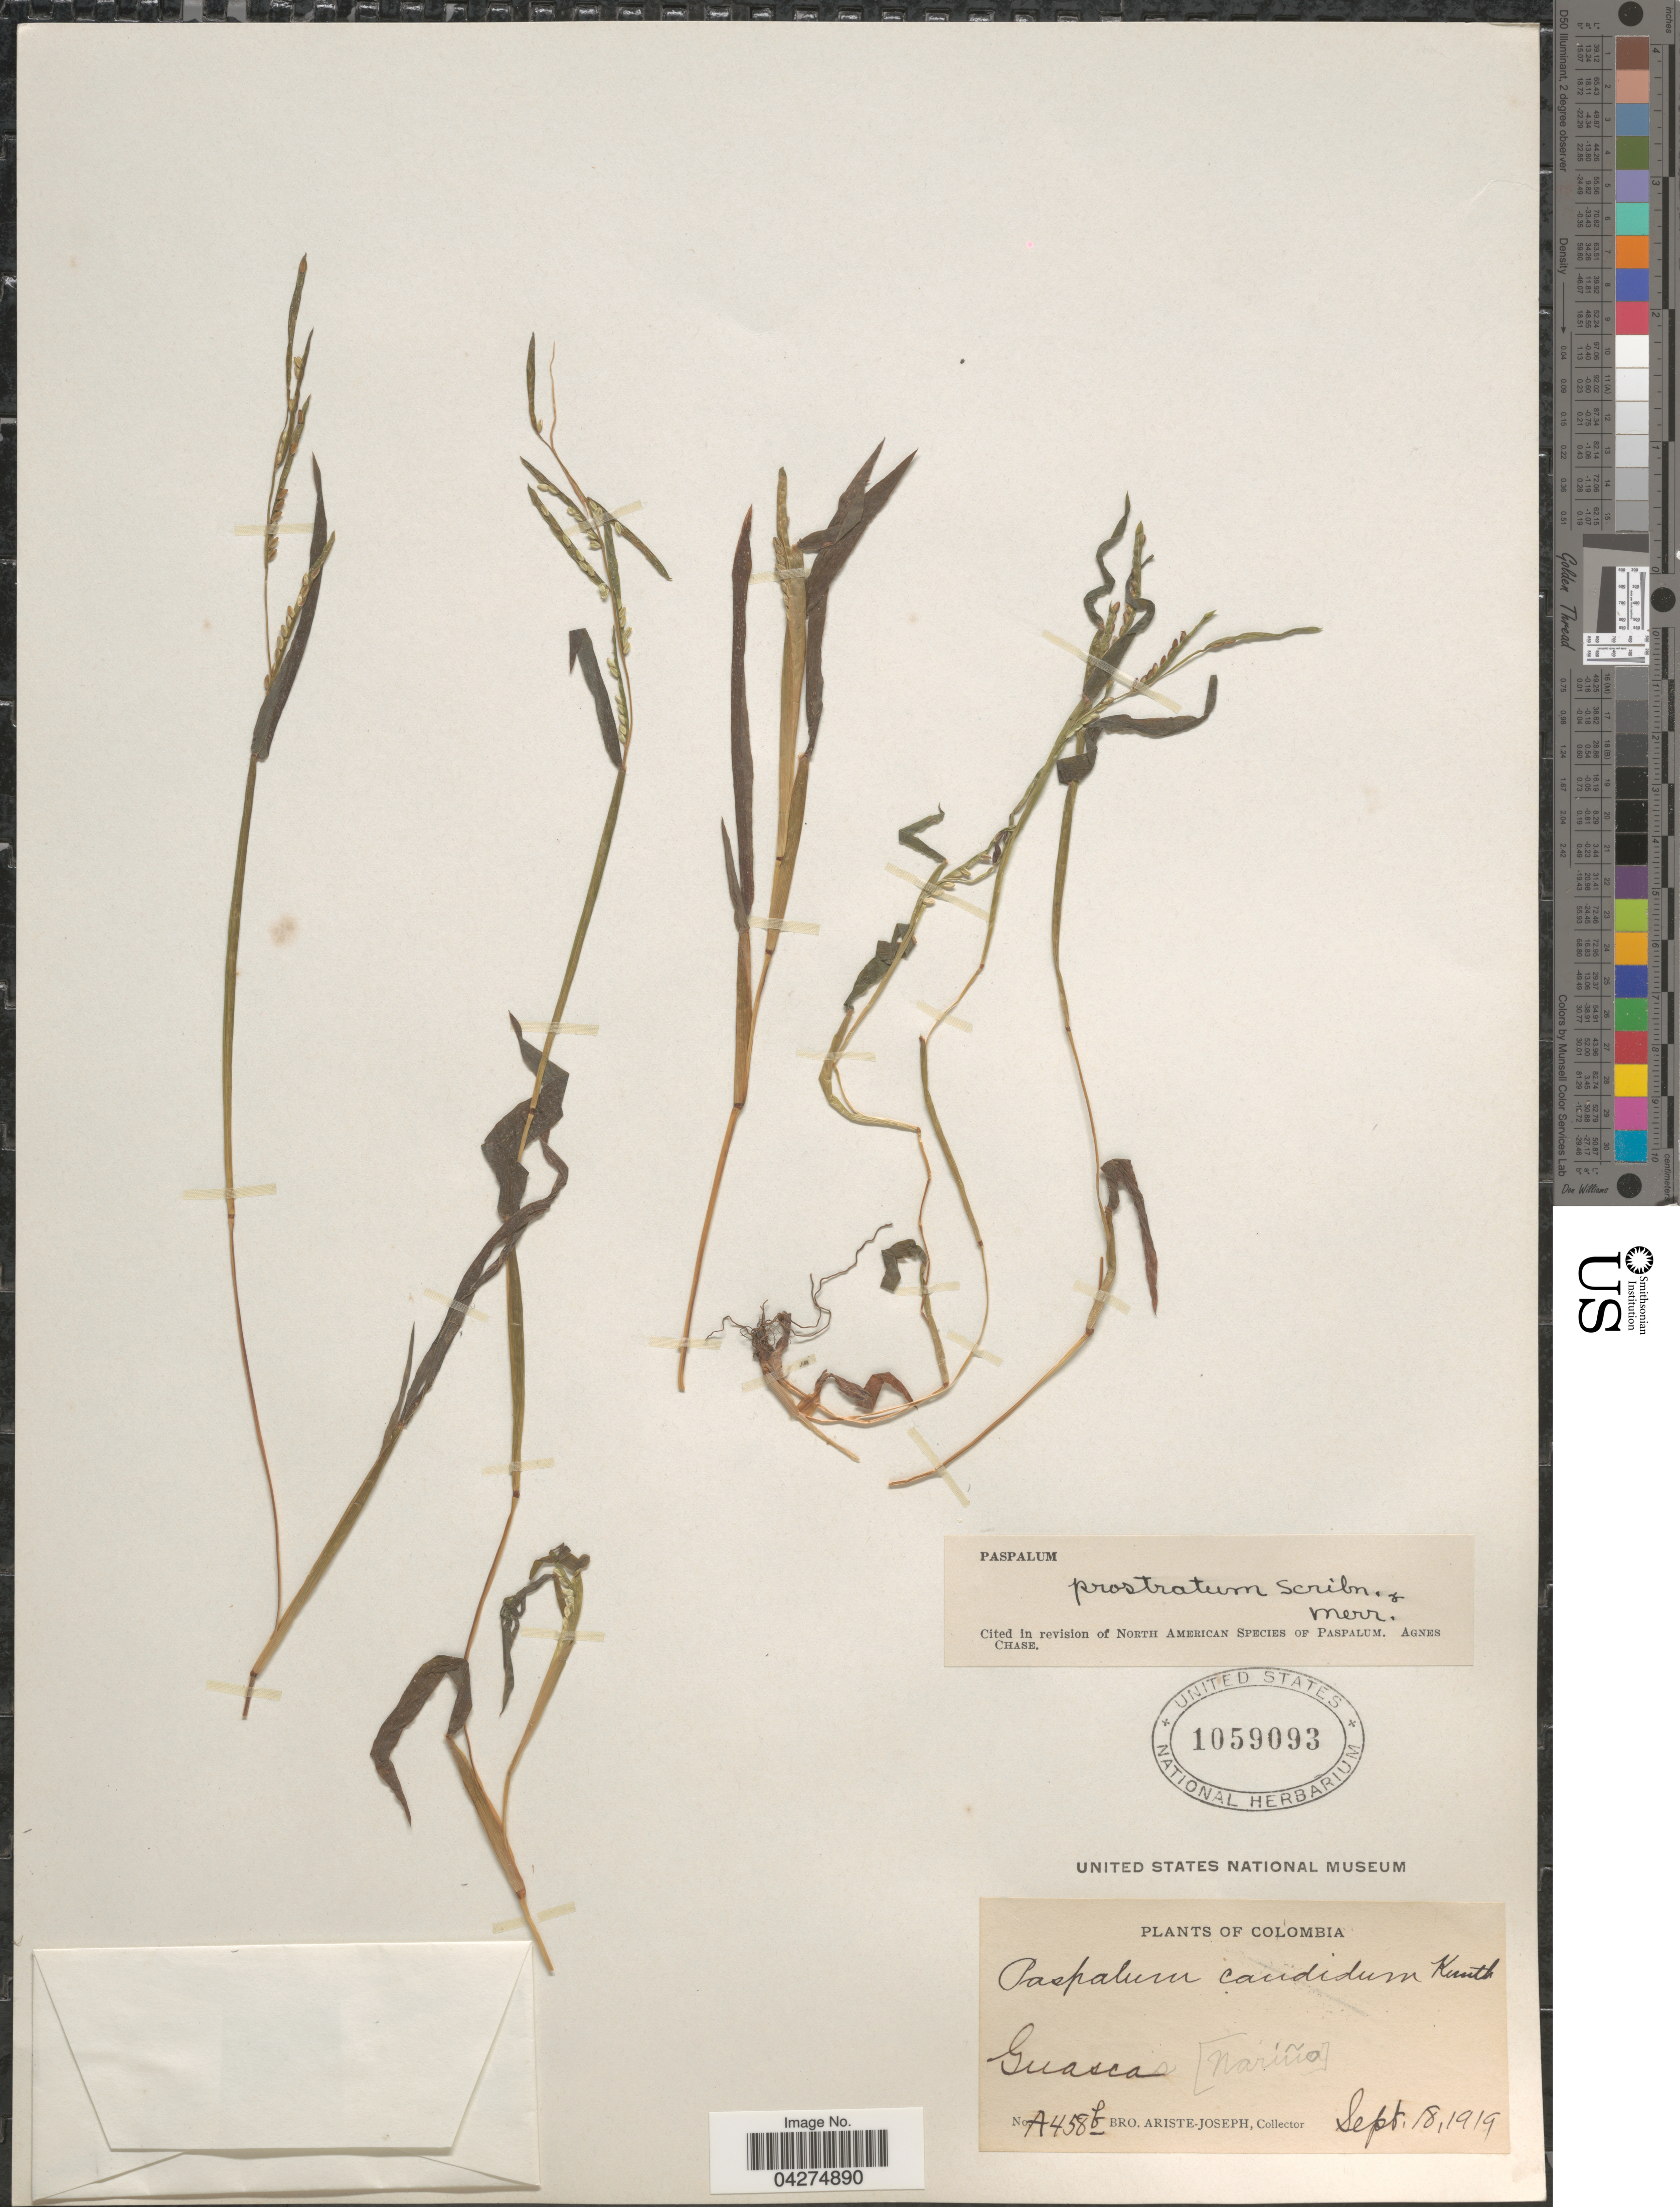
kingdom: Plantae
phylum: Tracheophyta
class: Liliopsida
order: Poales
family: Poaceae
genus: Paspalum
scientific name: Paspalum prostratum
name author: Scribn. & Merr.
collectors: Bro. Ariste-Joseph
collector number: A458b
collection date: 1919-09-18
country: Colombia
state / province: Nariño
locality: Guascas.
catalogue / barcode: US 1059093